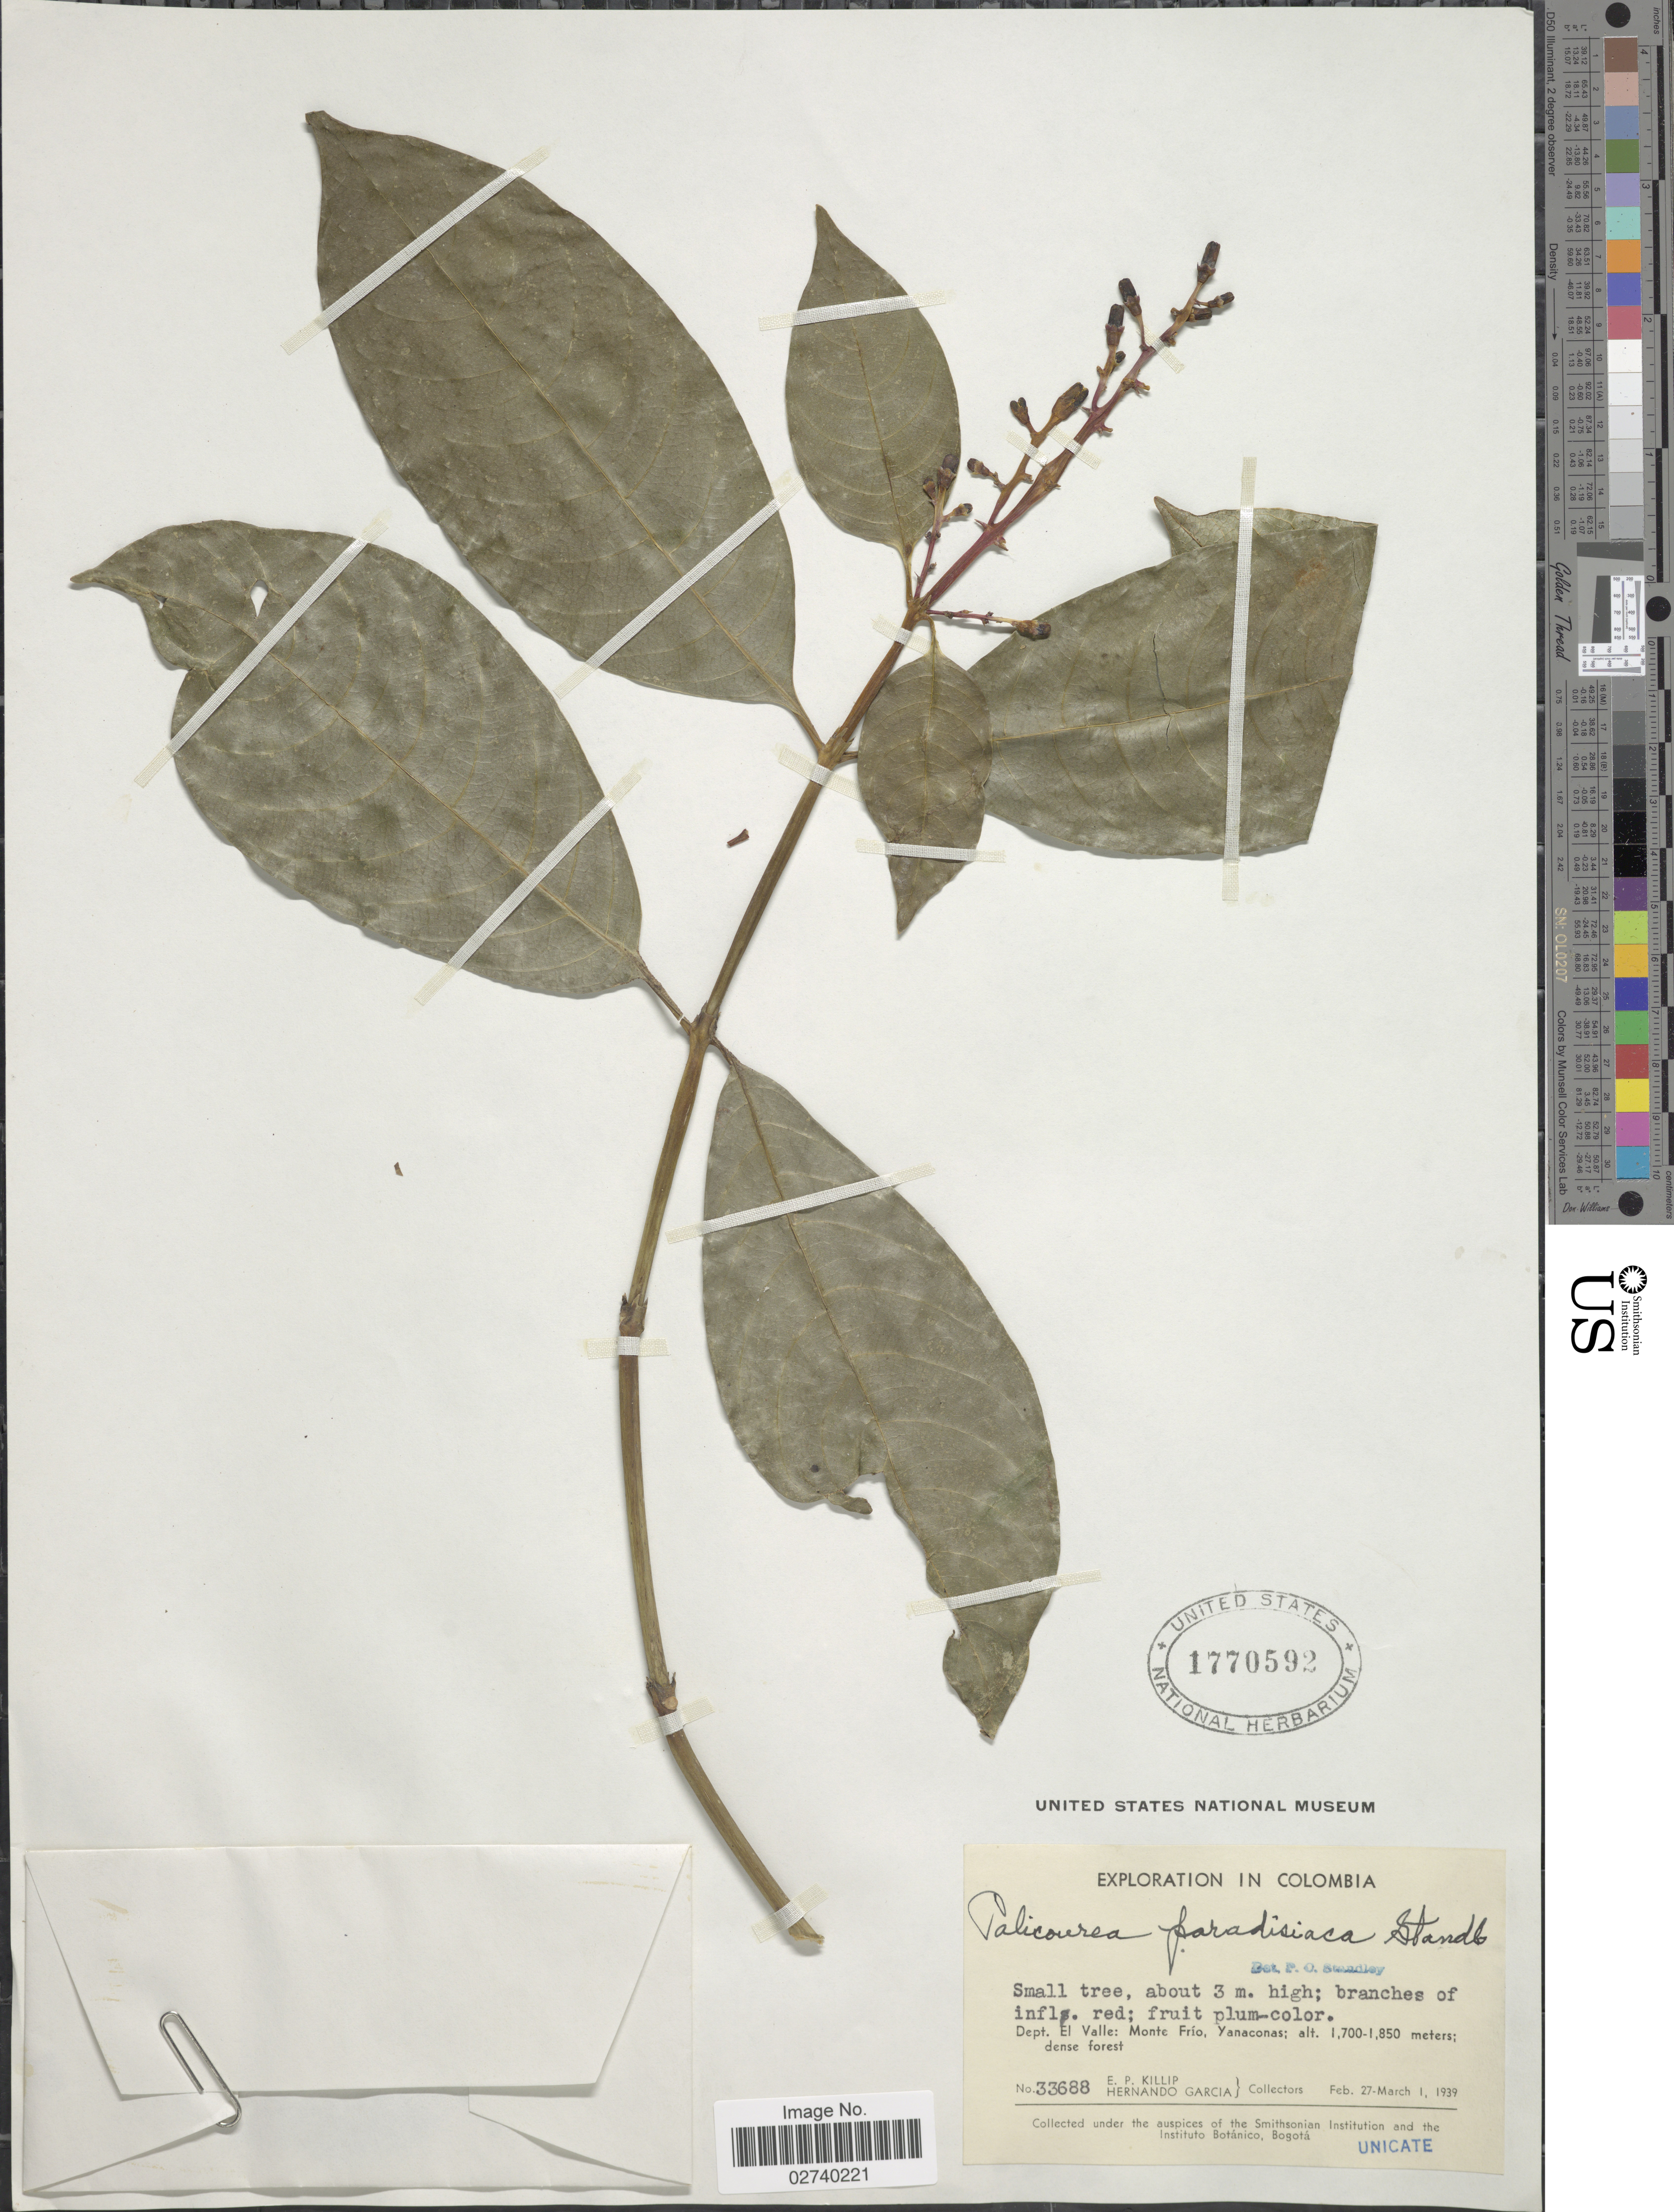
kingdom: Plantae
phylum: Tracheophyta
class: Magnoliopsida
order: Gentianales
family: Rubiaceae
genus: Palicourea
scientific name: Palicourea paradisiaca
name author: Standl.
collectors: E. P. Killip & H. Garcia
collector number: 33688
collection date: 1939-02-27/1939-03-01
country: Colombia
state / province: Valle del Cauca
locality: Dept. El Valle: Monte Frio, Yanaconas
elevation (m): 1700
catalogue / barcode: US 1770592